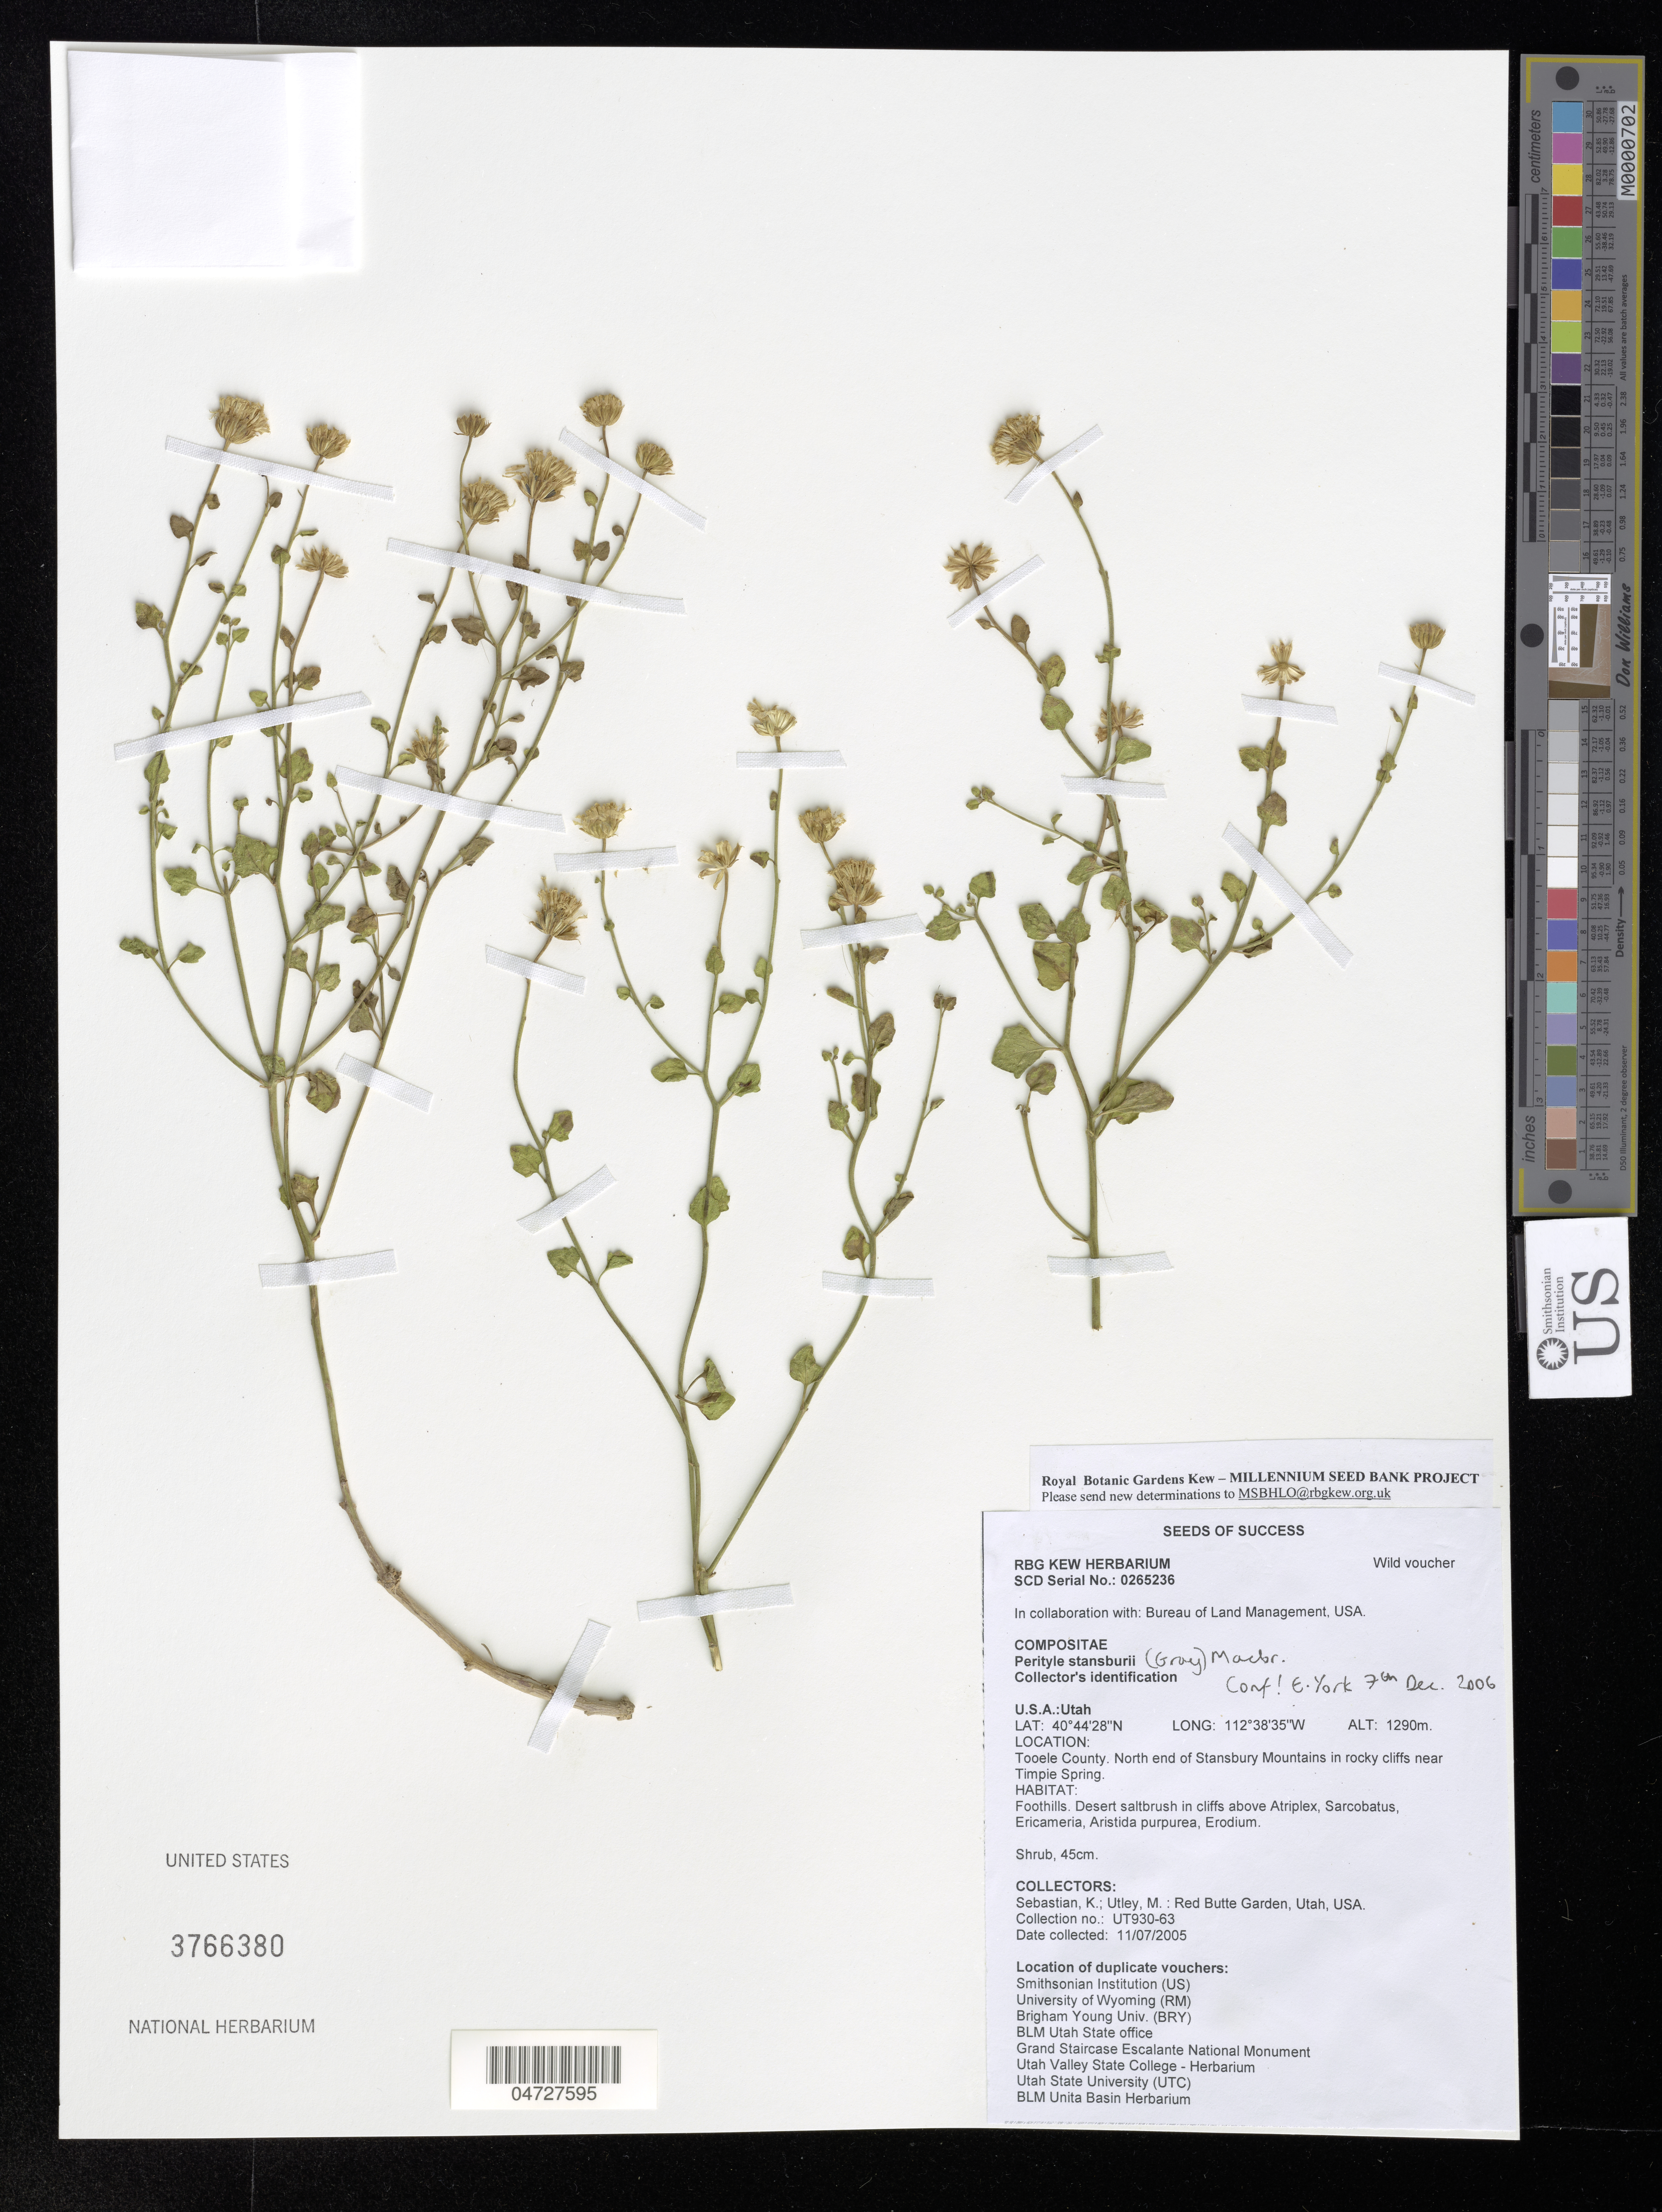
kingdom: Plantae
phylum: Tracheophyta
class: Magnoliopsida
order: Asterales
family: Asteraceae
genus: Perityle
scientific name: Perityle stansburyi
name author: (A. Gray) J.F. Macbr.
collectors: K. Sebastian & M. Utley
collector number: UT930-63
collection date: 2005-07-11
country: United States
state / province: Utah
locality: Tooele County. North end of Stansbury Mountains in rocky cliffs near Timpie Spring.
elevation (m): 1290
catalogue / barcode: US 3766380